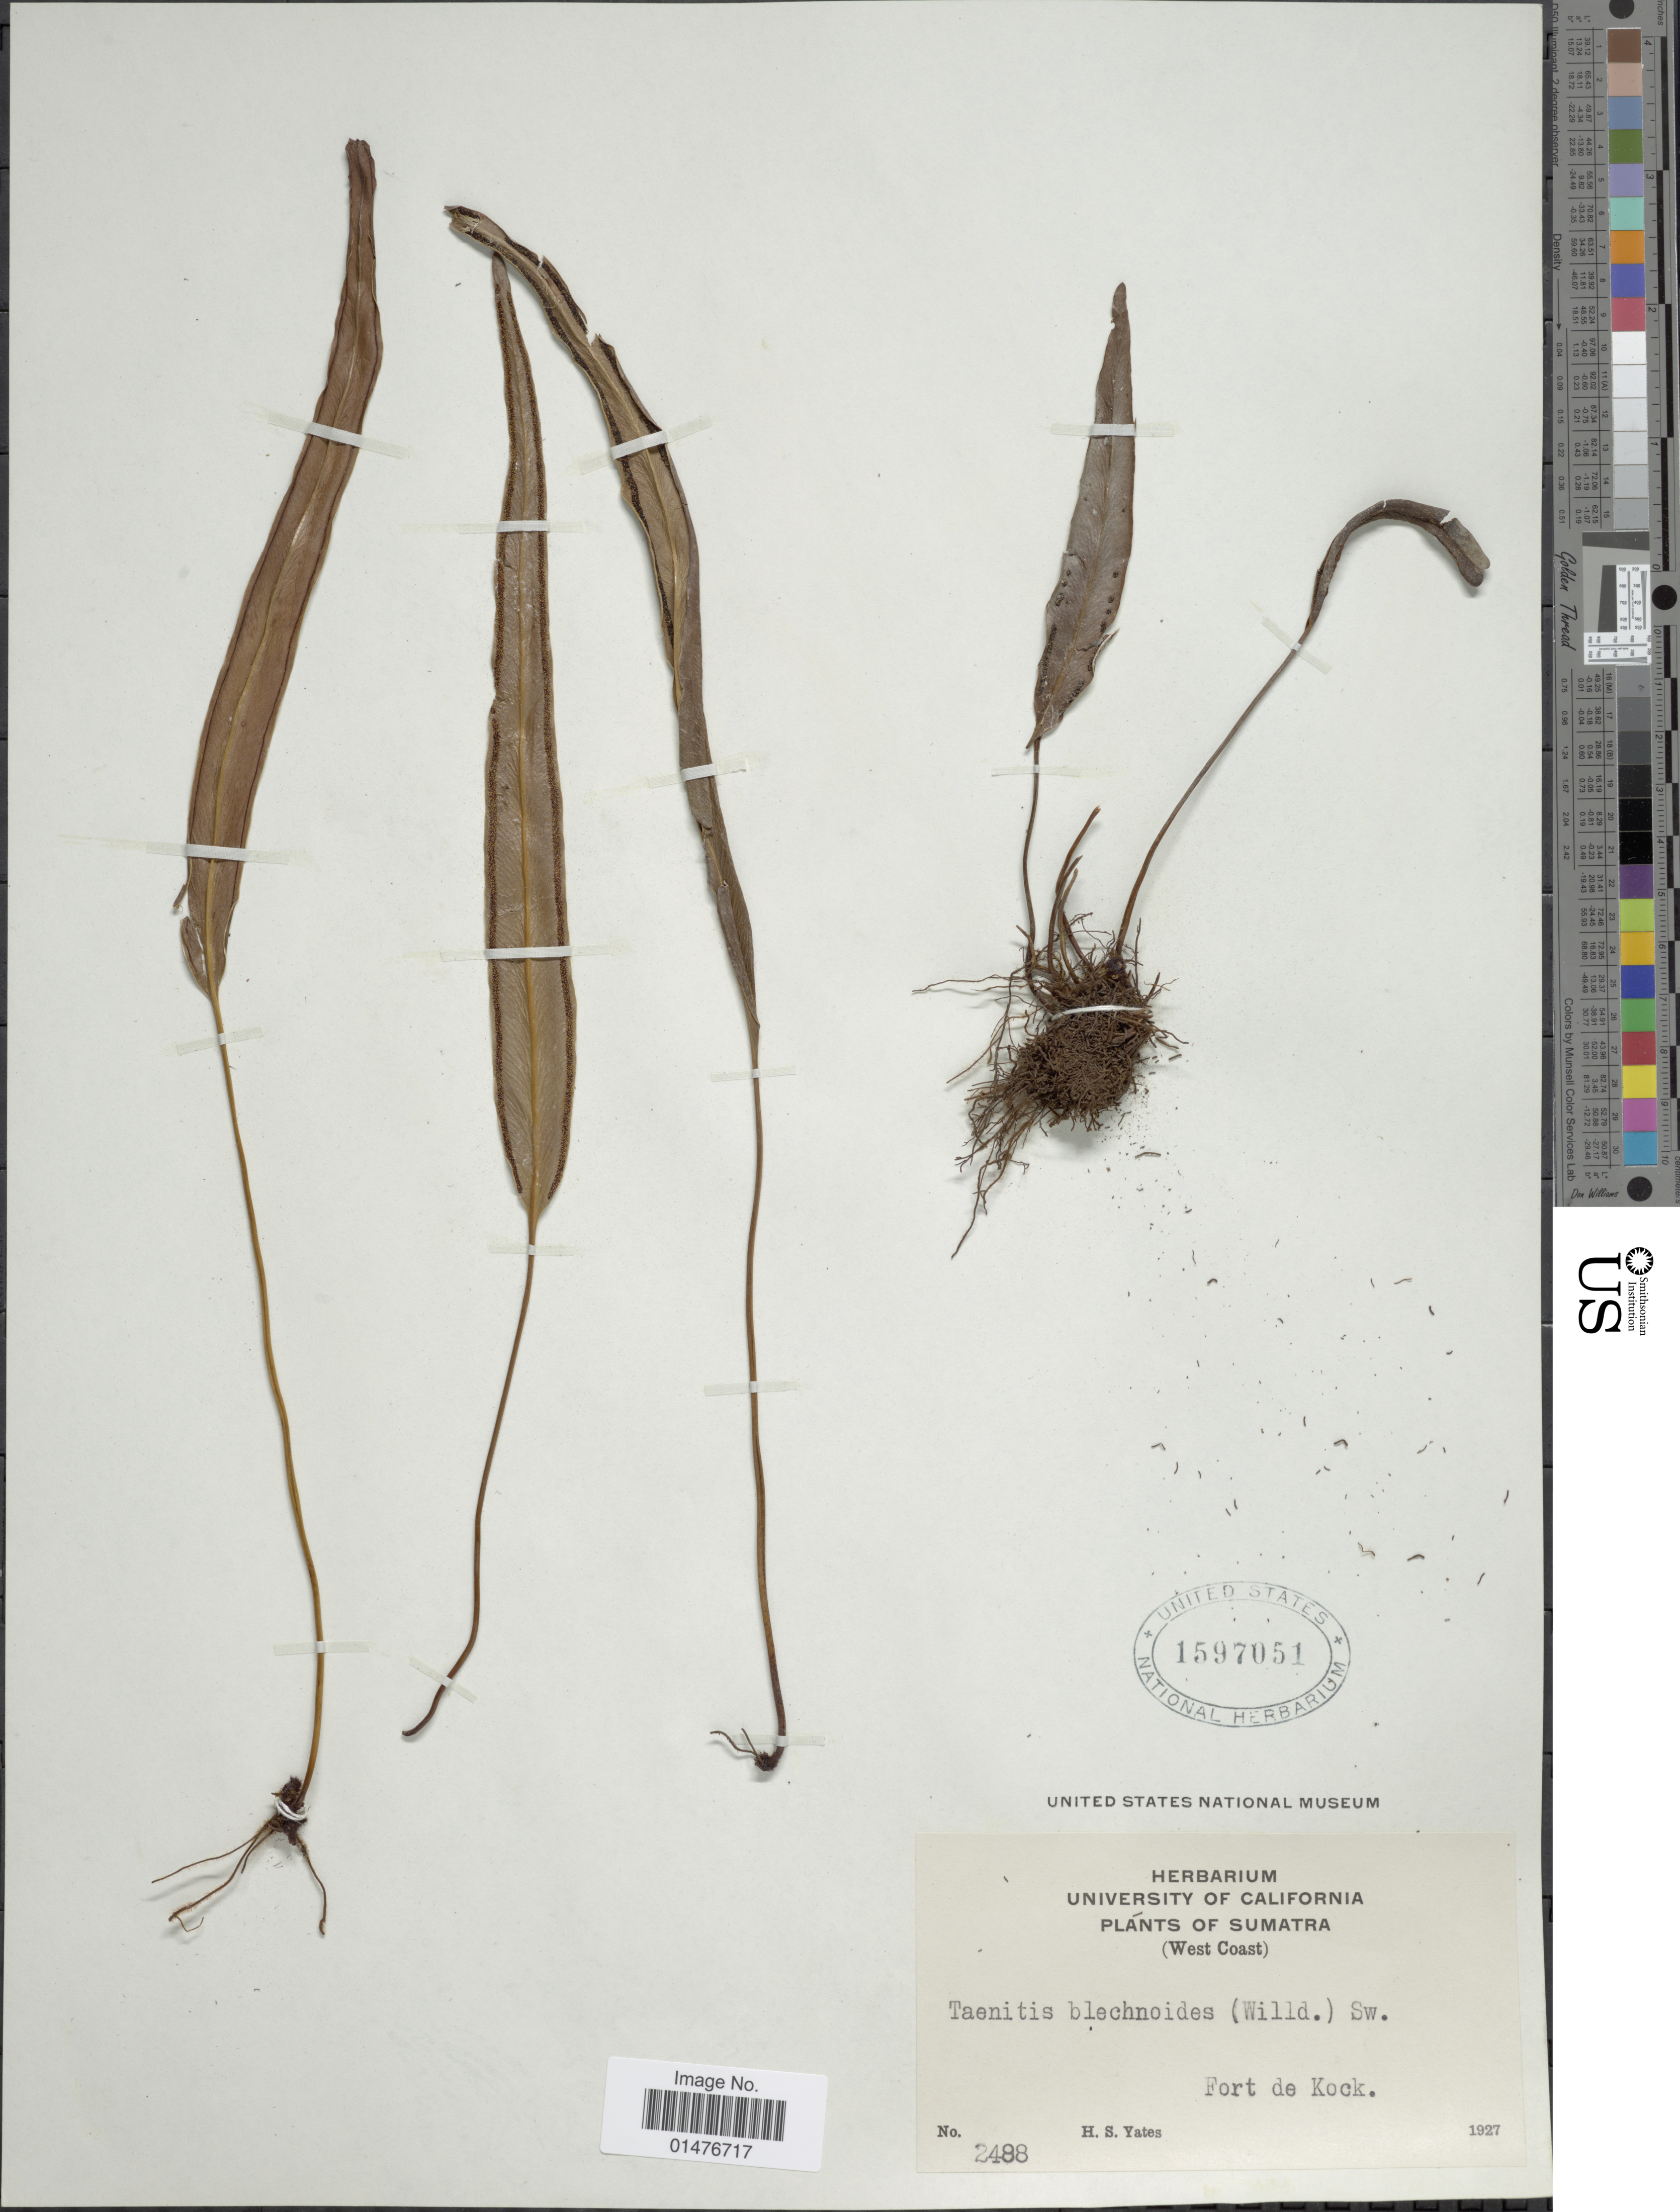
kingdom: Plantae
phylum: Tracheophyta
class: Polypodiopsida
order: Polypodiales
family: Pteridaceae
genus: Taenitis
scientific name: Taenitis blechnoides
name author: (Willd.) Sw.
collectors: H. S. Yates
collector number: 2488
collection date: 1927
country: Indonesia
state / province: Sumatra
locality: Sumatra, West Coast, Fort de Kock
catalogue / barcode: US 1597051